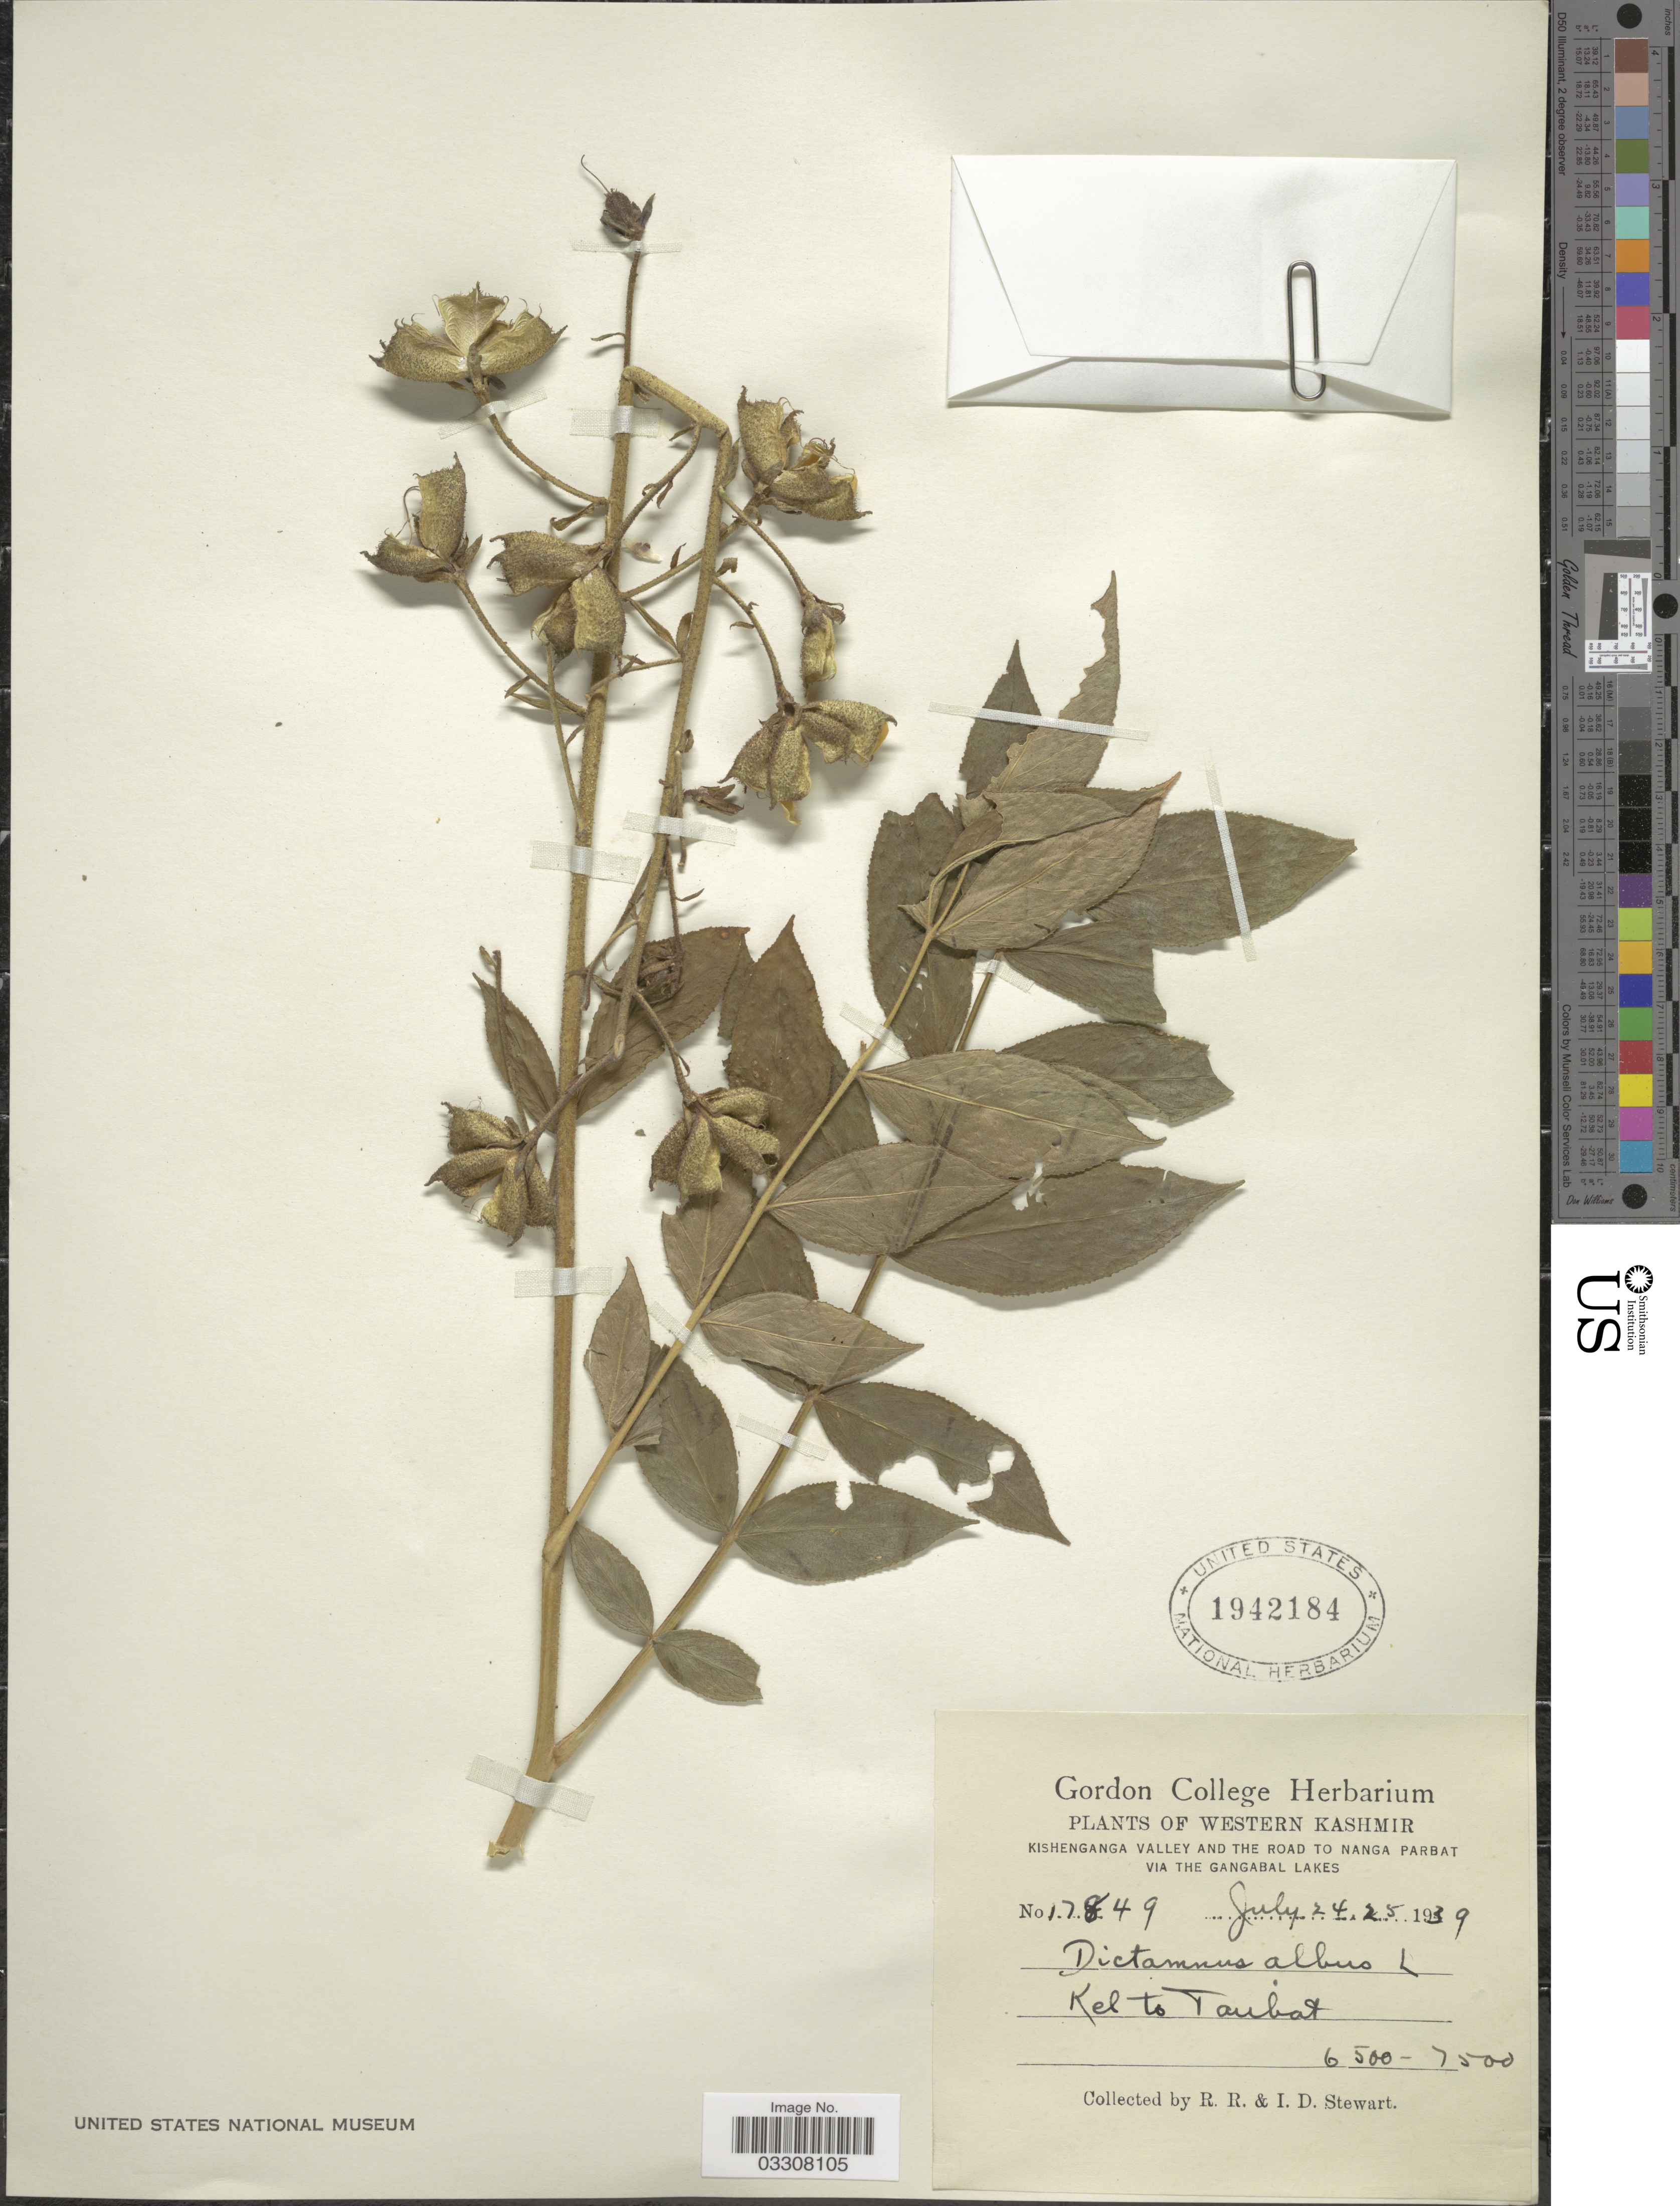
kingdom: Plantae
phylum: Tracheophyta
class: Magnoliopsida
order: Sapindales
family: Rutaceae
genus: Dictamnus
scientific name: Dictamnus albus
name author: L.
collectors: R. Stewart & I. Stewart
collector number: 17849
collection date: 1939-07-24/1939-07-25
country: India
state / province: Jammu and Kashmir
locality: Western Kashmir. Kishenganga Valley and the road to Nanga Parbat via the Gangabal Lakes. Kel to Taubat.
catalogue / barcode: US 1942184